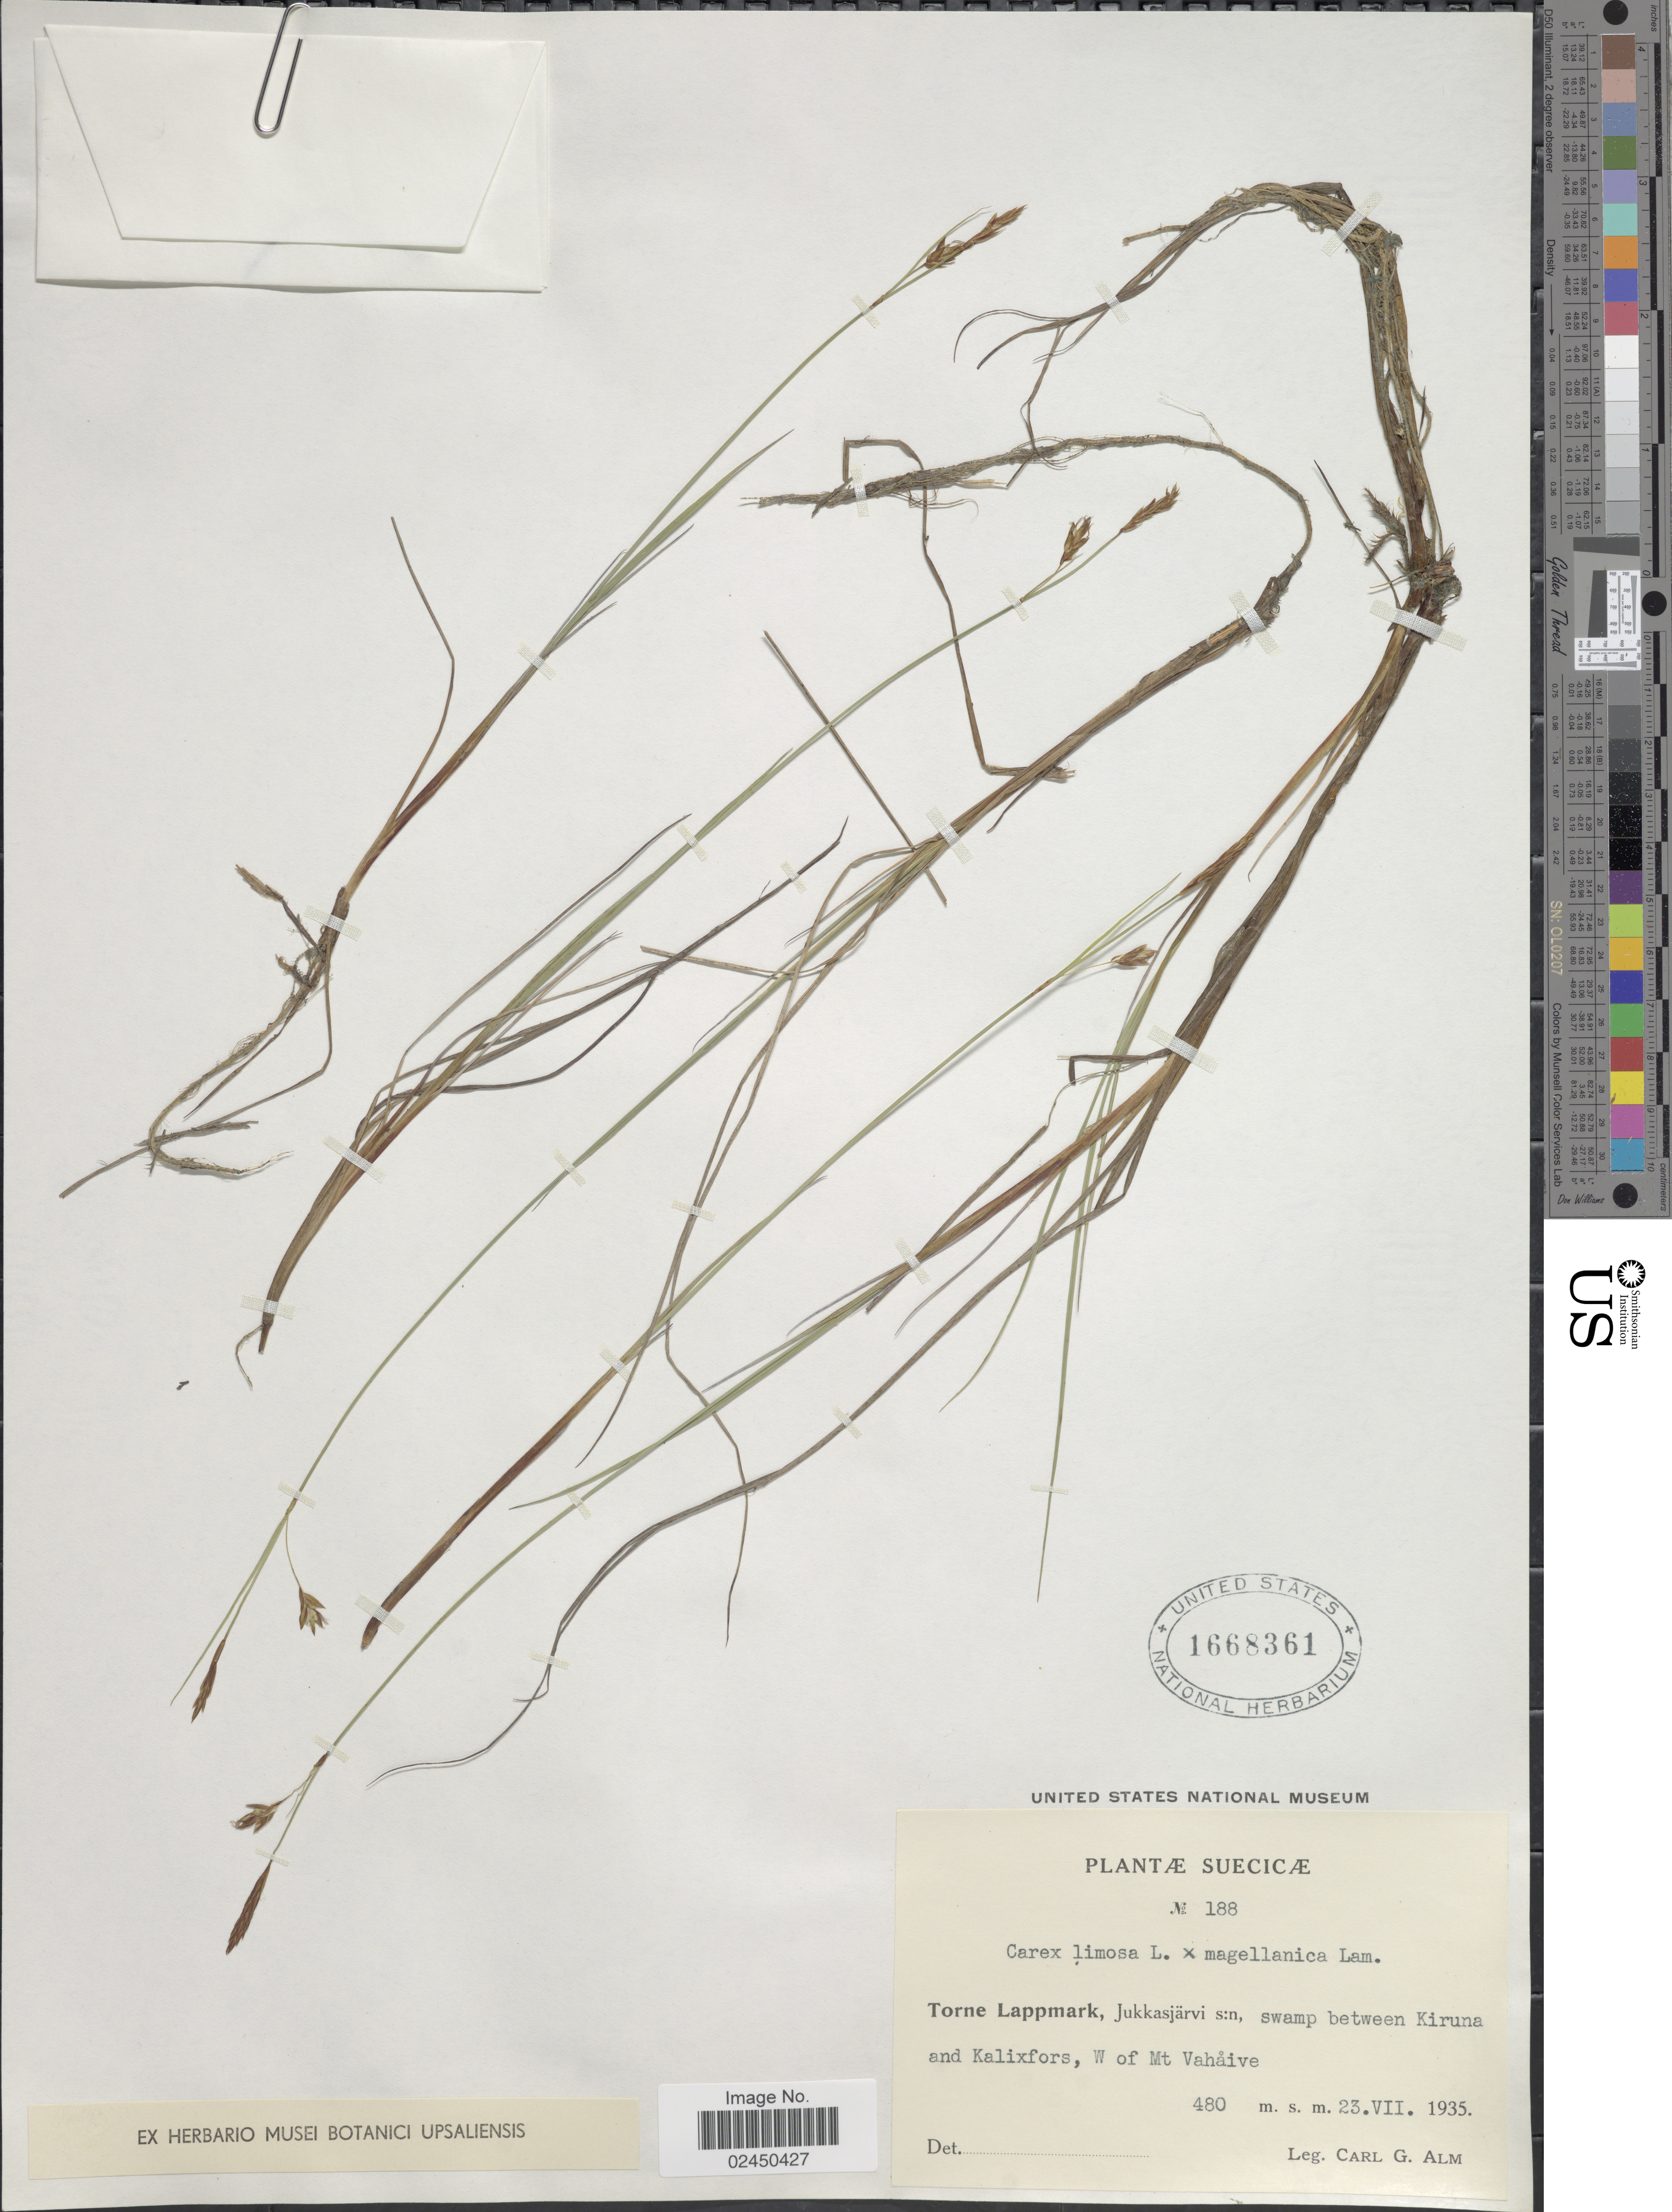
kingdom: Plantae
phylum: Tracheophyta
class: Liliopsida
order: Poales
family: Cyperaceae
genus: Carex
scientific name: Carex limosa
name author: L.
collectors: C. G. Alm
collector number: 188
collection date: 1935-07-23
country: Sweden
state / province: Norrbotten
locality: Suecicae, Torne Lappmark, Jukkasjarvi s:n, swamp between Kiruna and Kalixfors, W of Mt. Vahaive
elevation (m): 480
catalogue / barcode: US 1668361